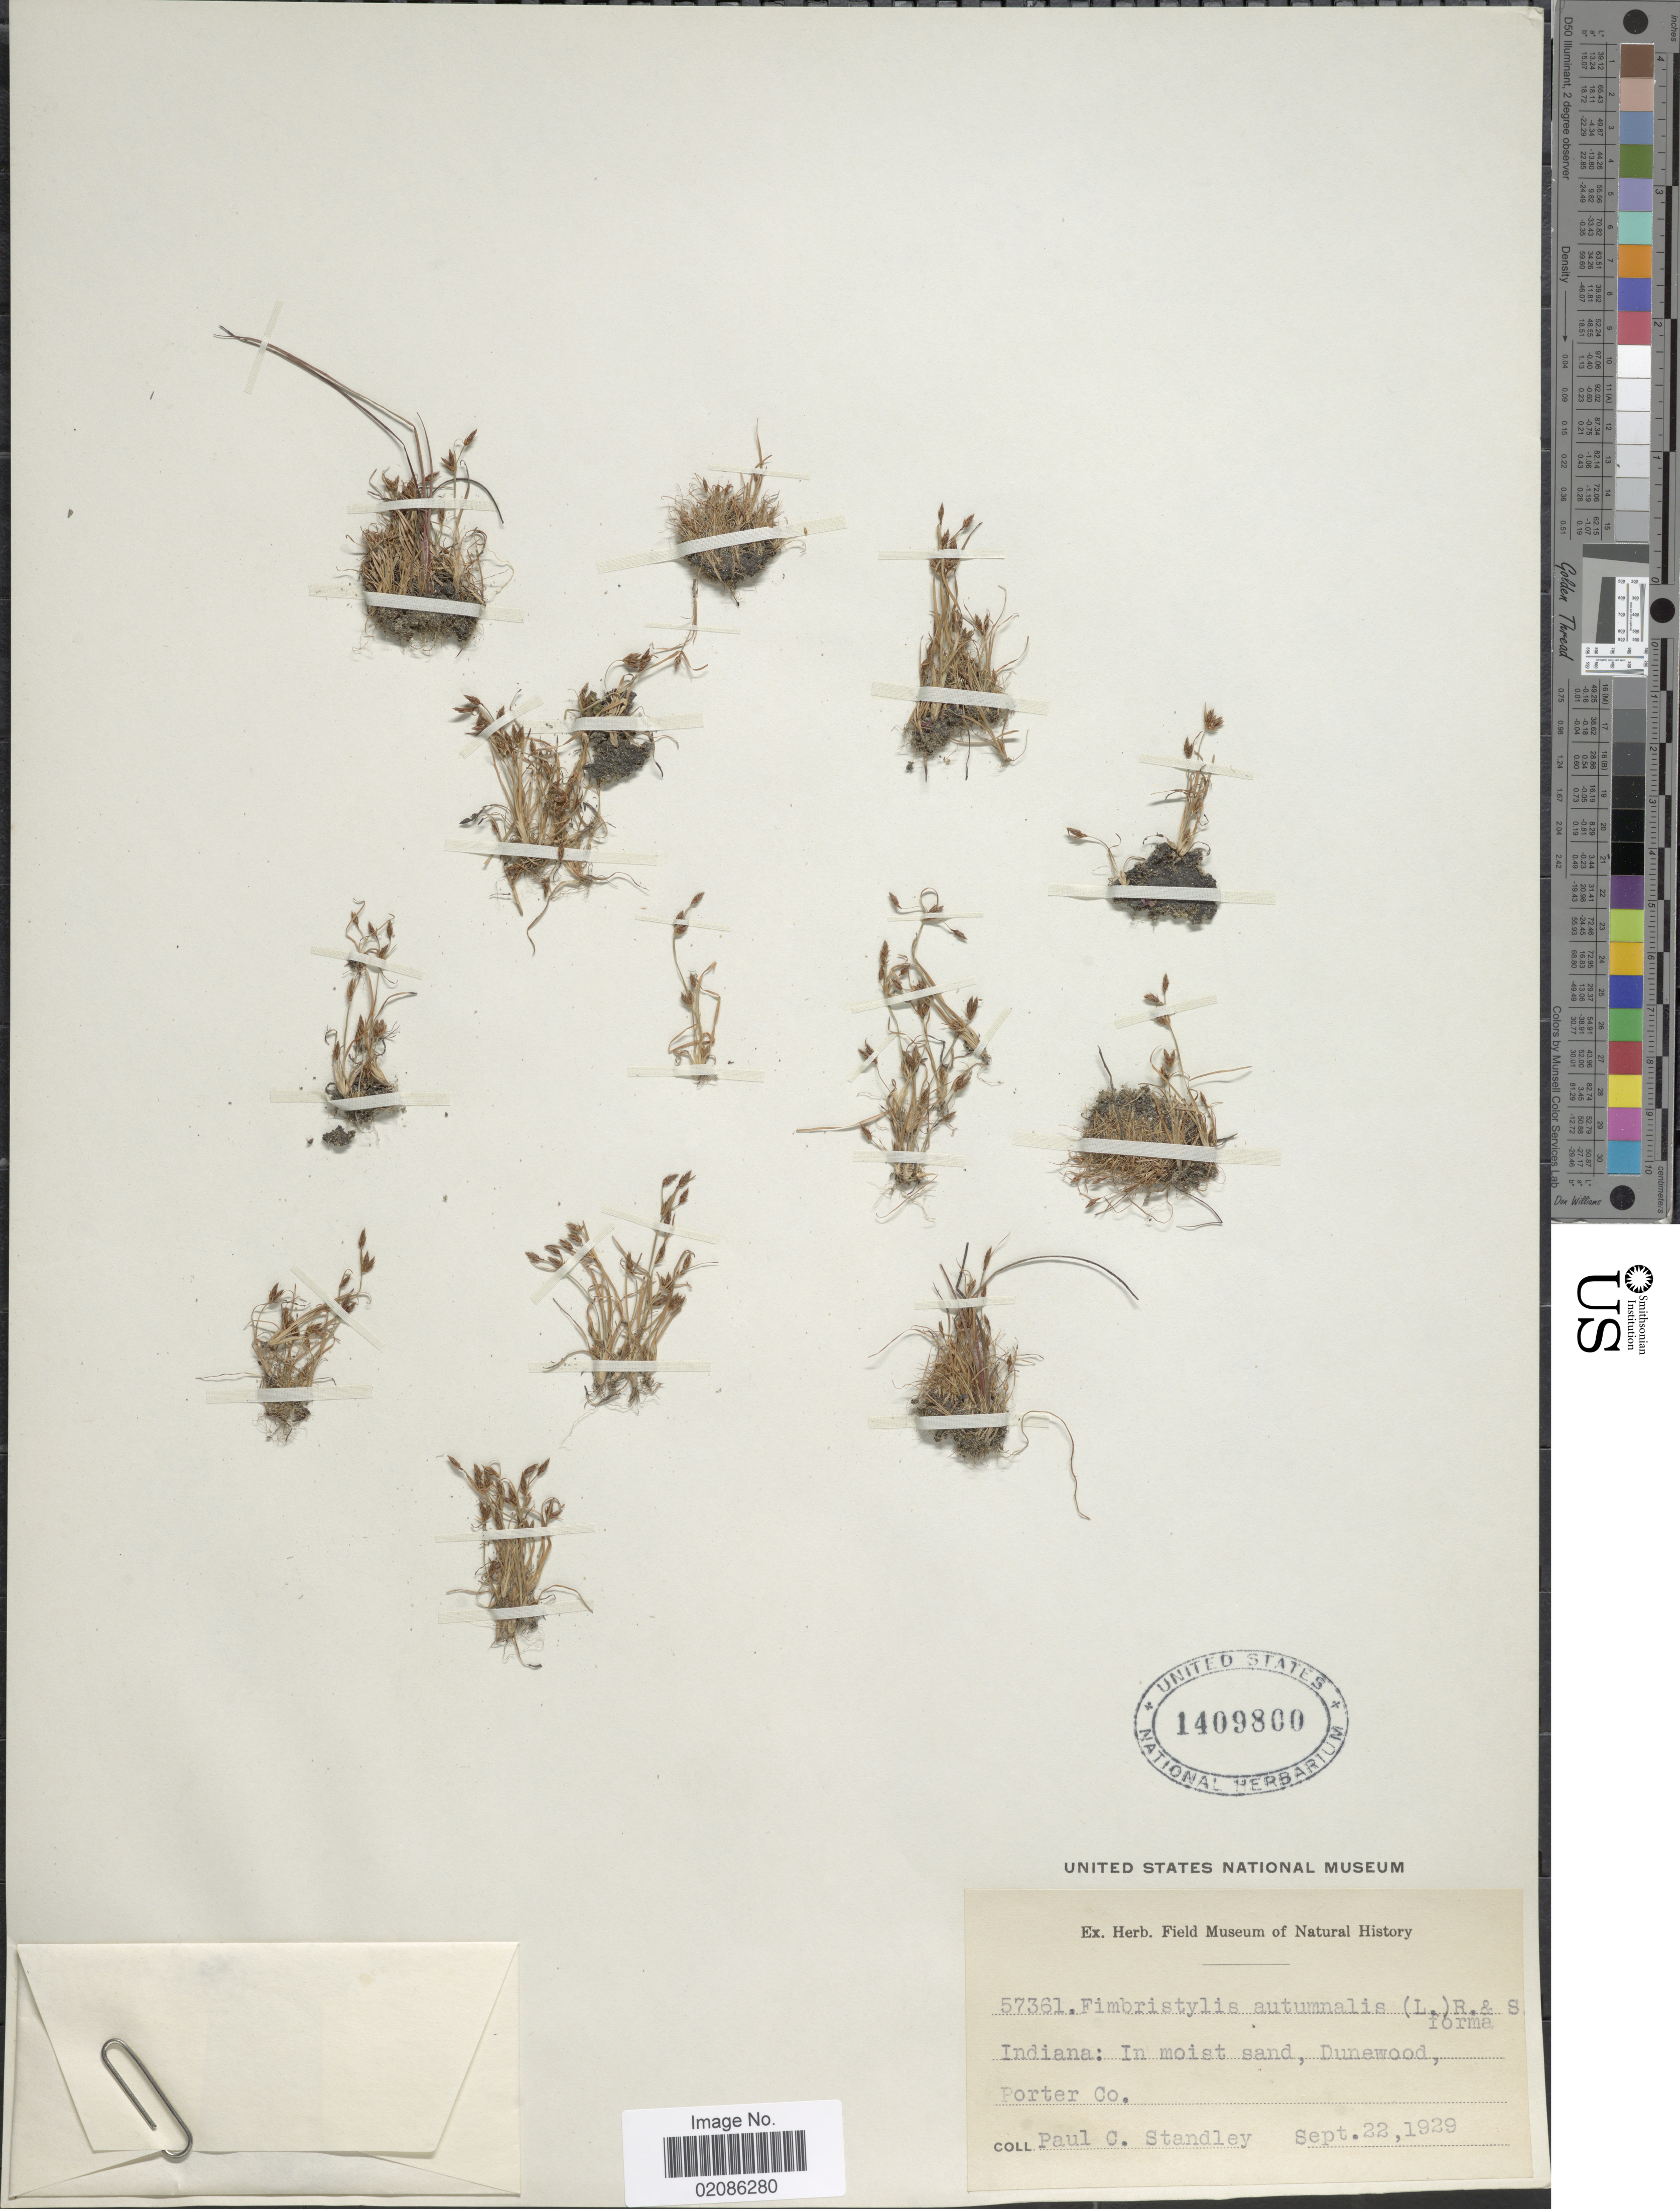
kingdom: Plantae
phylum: Tracheophyta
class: Liliopsida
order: Poales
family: Cyperaceae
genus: Fimbristylis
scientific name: Fimbristylis autumnalis (L.) Roem. & Schult.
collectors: P. C. Standley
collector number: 57361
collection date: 1929-09-22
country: United States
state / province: Indiana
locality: In moist sand, Dunewood, Porter Co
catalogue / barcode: US 1409800